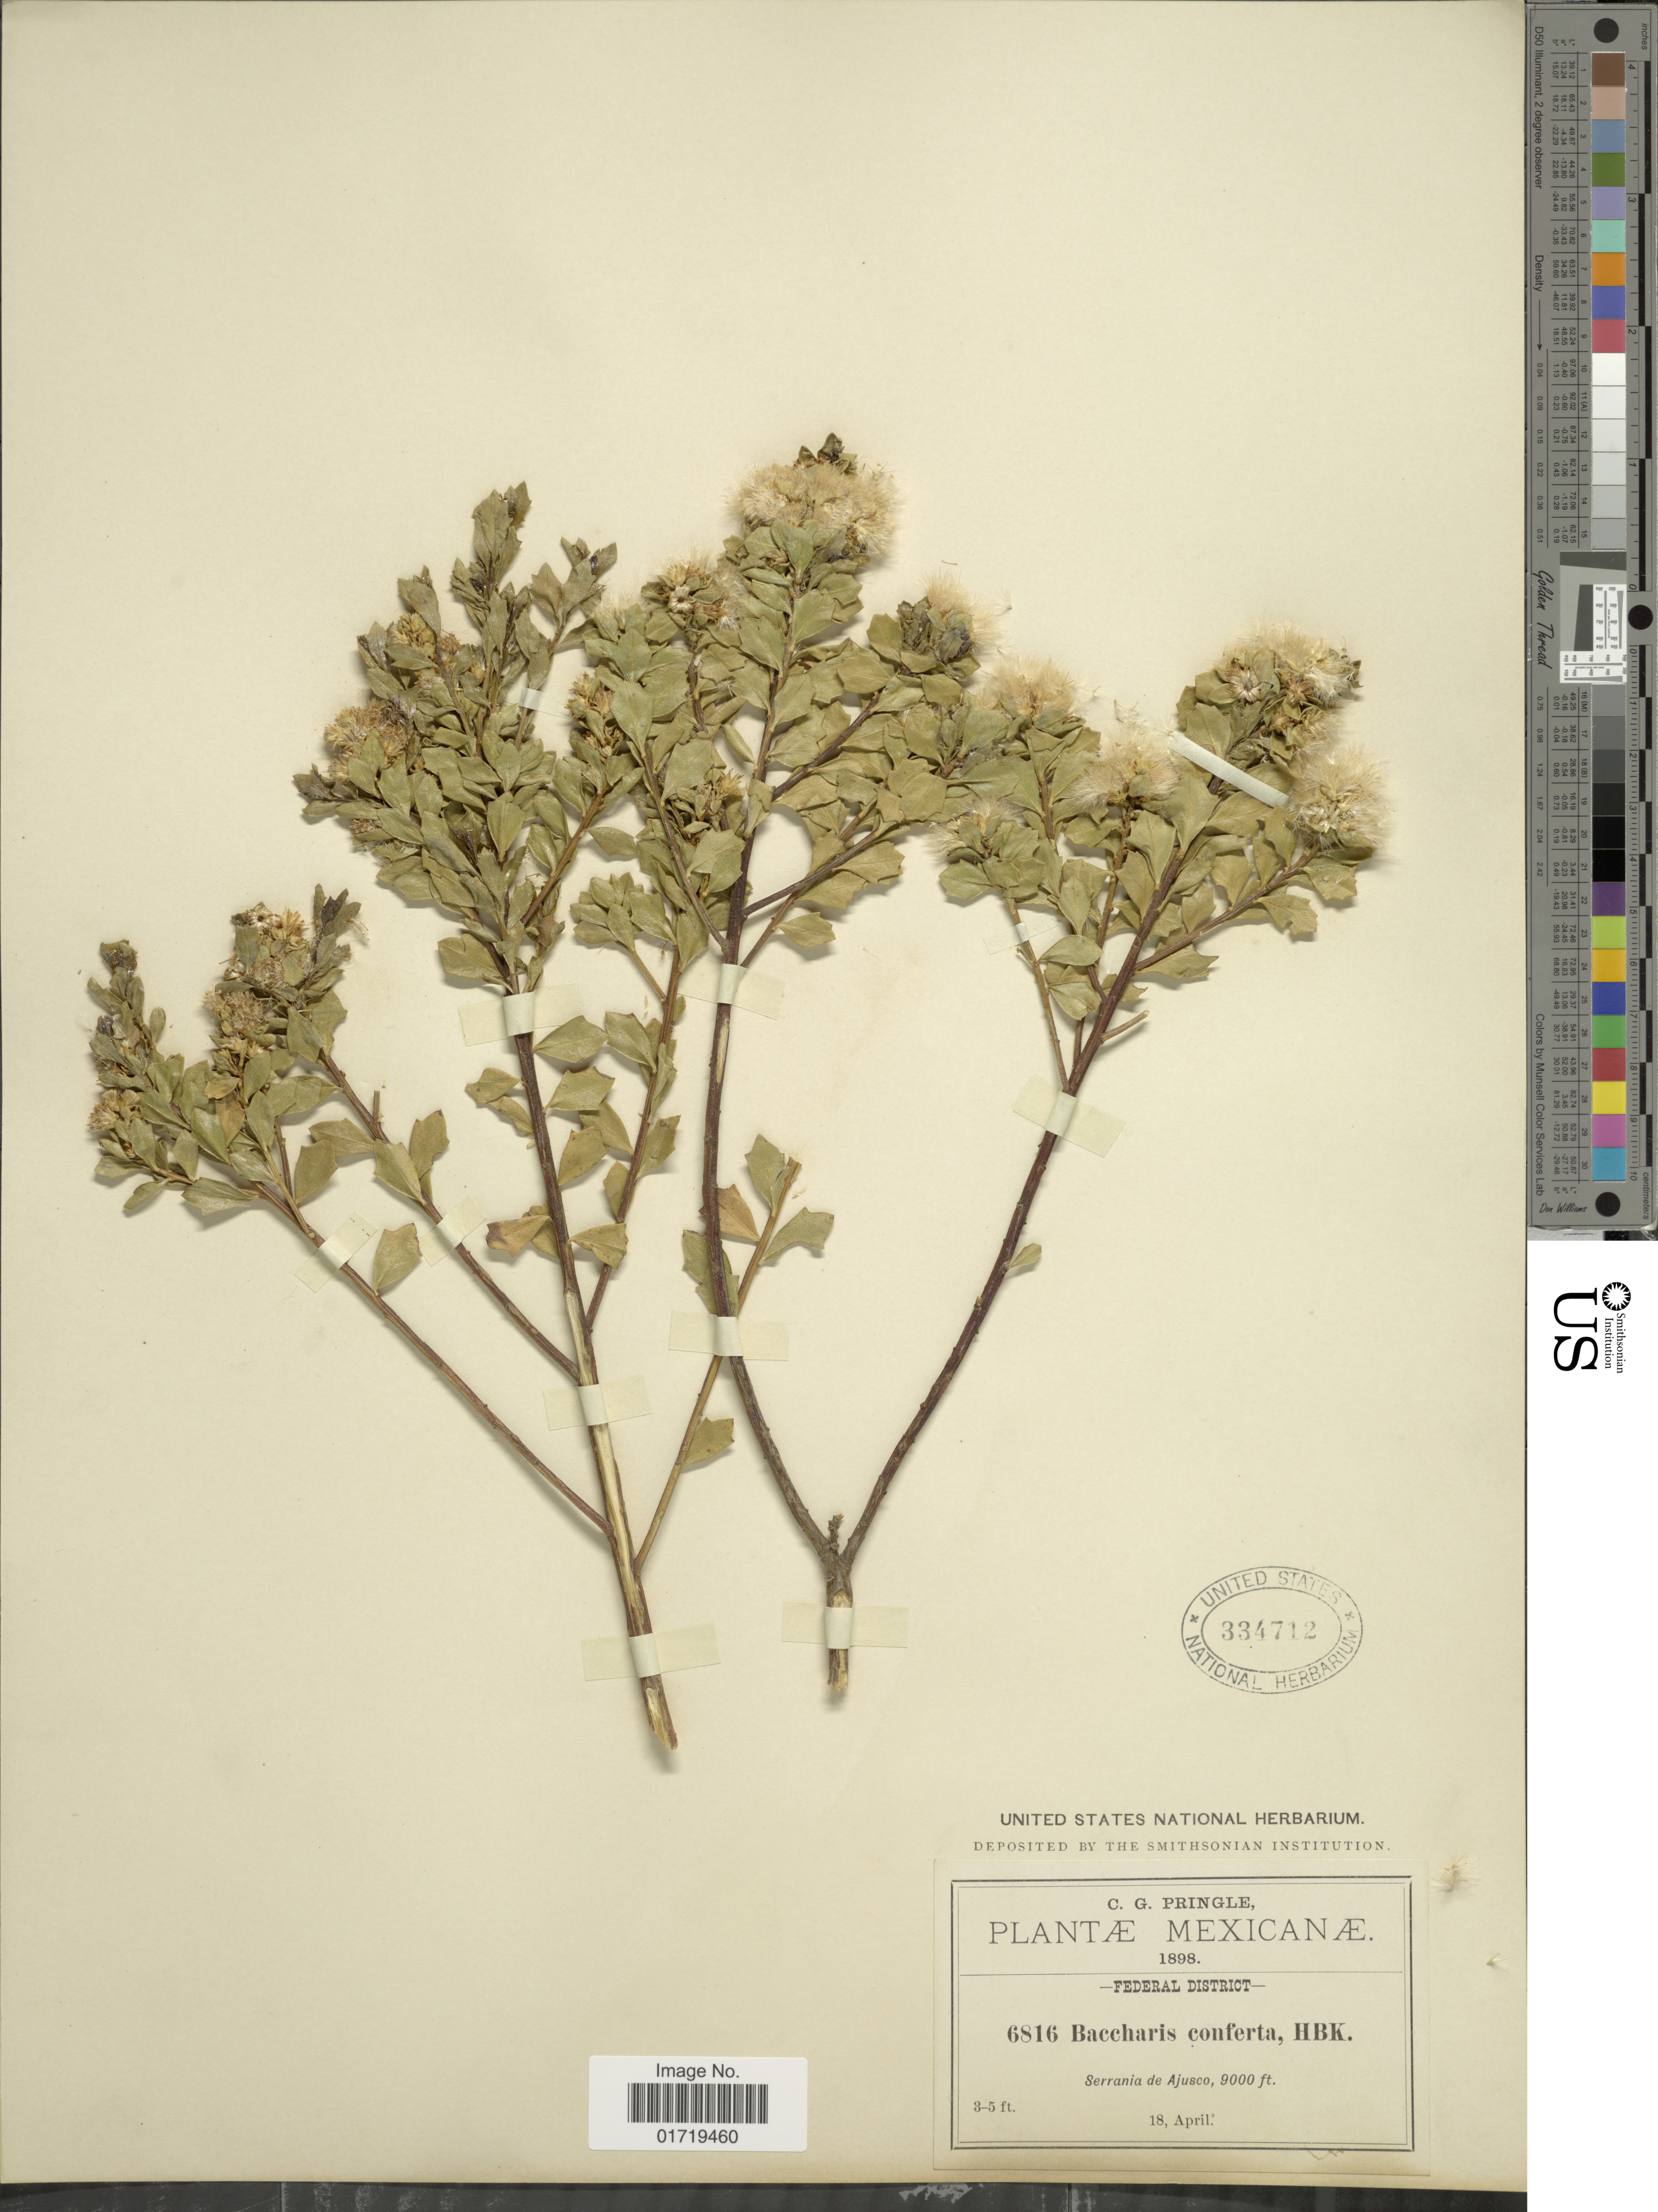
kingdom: Plantae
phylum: Tracheophyta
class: Magnoliopsida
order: Asterales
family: Asteraceae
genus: Baccharis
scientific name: Baccharis conferta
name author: Kunth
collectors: C. G. Pringle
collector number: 6816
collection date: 1898-04-18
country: Mexico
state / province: Distrito Federal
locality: Federal District, Serrania de Ajusco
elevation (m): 2743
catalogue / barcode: US 334712